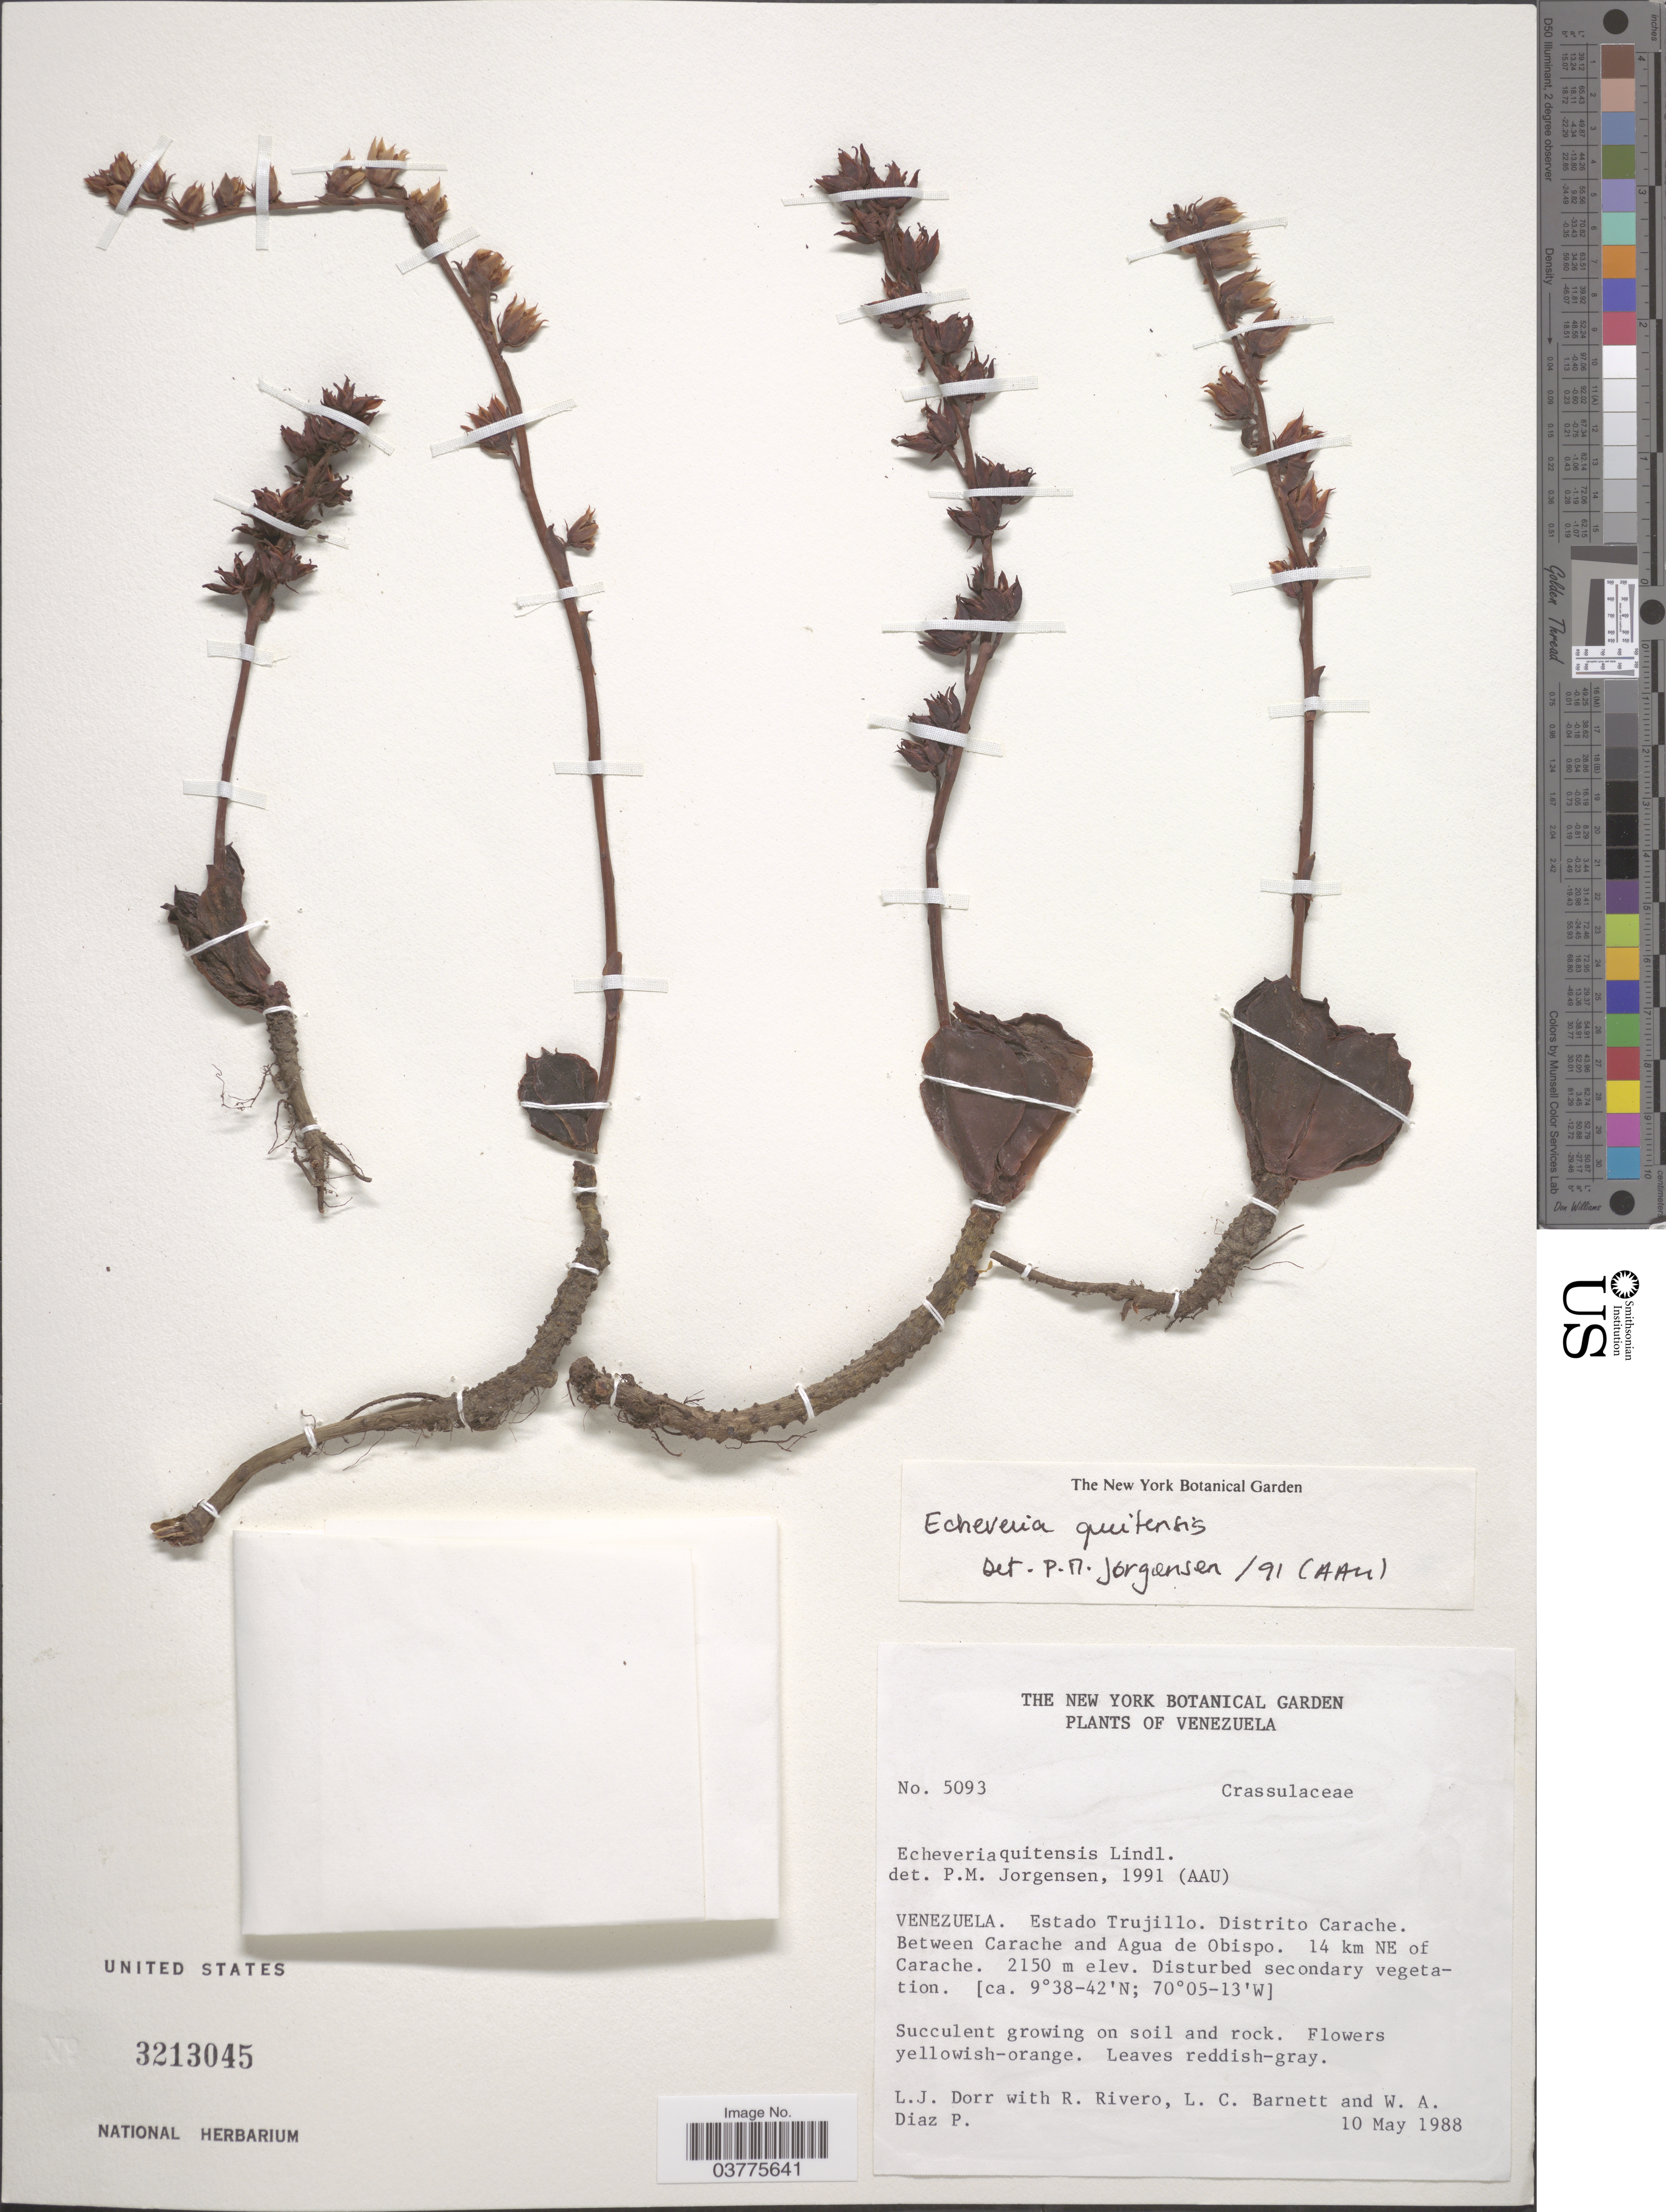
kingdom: Plantae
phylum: Tracheophyta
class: Magnoliopsida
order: Saxifragales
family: Crassulaceae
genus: Echeveria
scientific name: Echeveria quitensis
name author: (Kunth) Lindl.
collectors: L. J. Dorr, R. Rivero, L. C. Barnett & W. Díaz P.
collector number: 5093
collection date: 1988-05-10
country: Venezuela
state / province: Trujillo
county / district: Carache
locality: Between Carache and Agua de Obispo. 14 km NE of Carache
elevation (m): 2150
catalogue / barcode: US 3213045